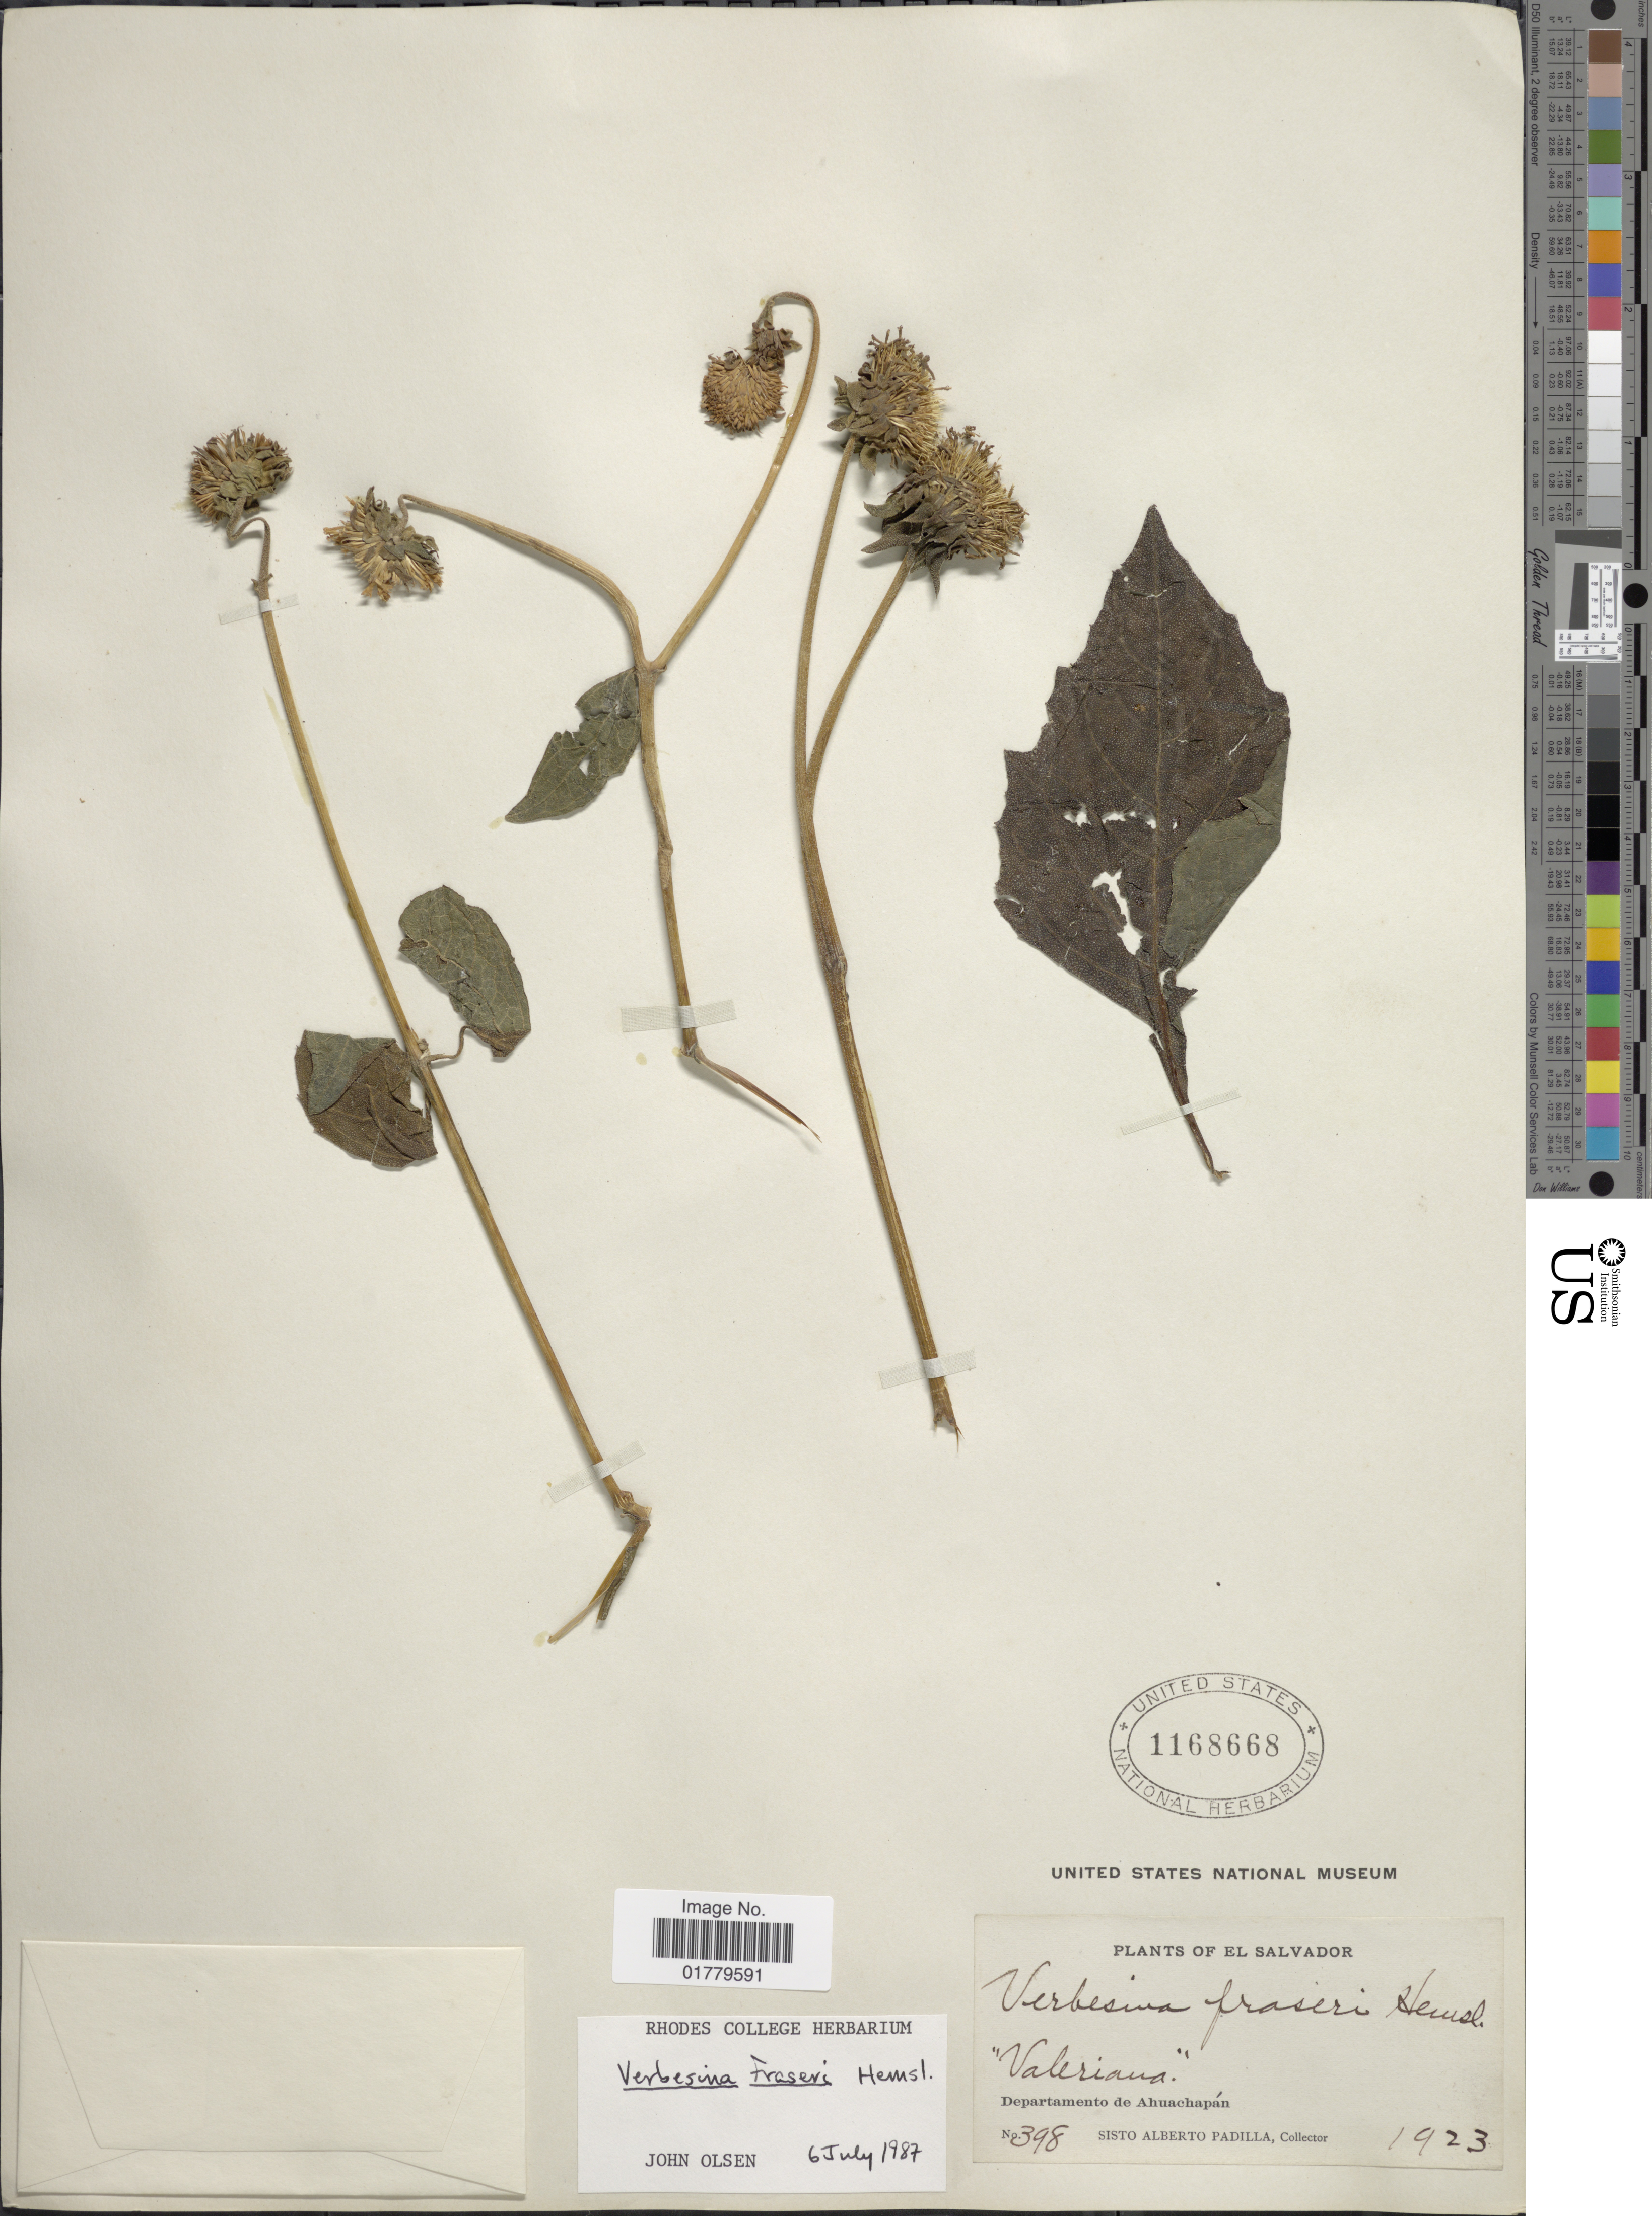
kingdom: Plantae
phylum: Tracheophyta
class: Magnoliopsida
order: Asterales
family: Asteraceae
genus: Verbesina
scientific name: Verbesina fraseri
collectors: S. A. Padilla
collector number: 398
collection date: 1923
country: El Salvador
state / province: Ahuachapan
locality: Departamento de Ahuachapán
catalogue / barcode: US 1168668